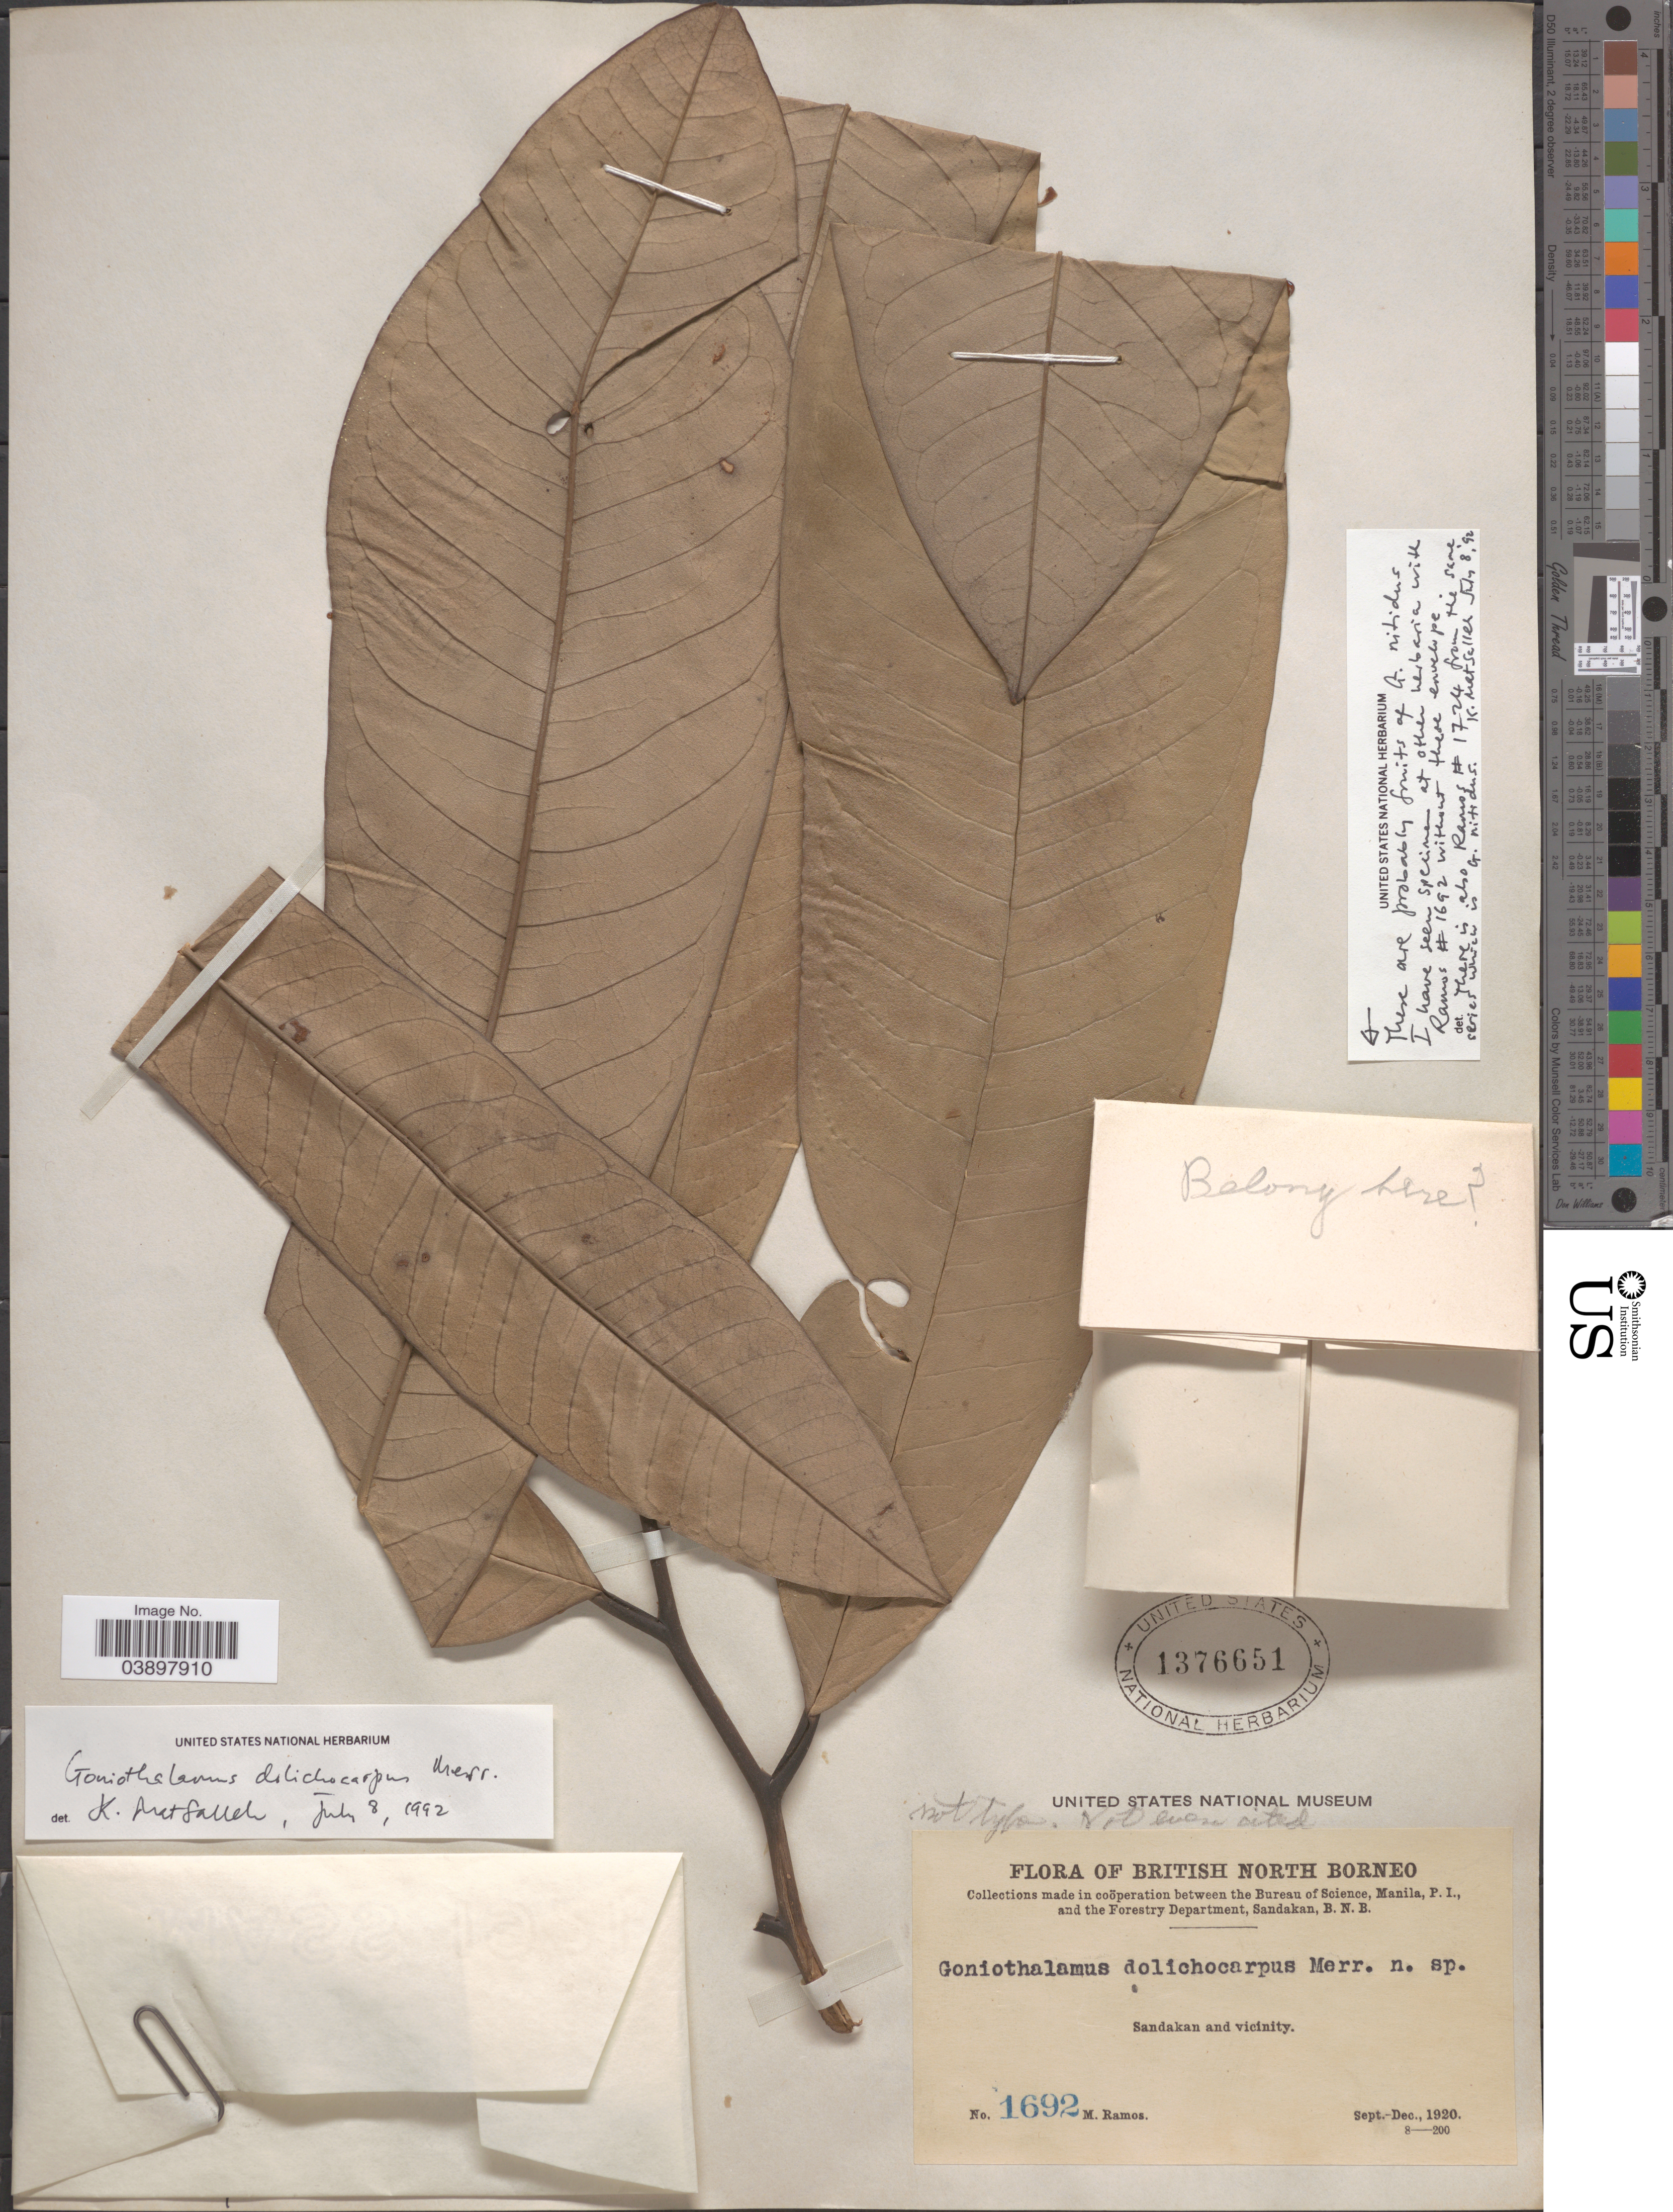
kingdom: Plantae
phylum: Tracheophyta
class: Magnoliopsida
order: Magnoliales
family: Annonaceae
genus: Goniothalamus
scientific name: Goniothalamus dolichocarpus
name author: Merr.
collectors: M. Ramos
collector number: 1692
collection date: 1920-09/1920-12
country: Malaysia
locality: British North Borneo. Sandakan and vicinity.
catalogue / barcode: US 1376651